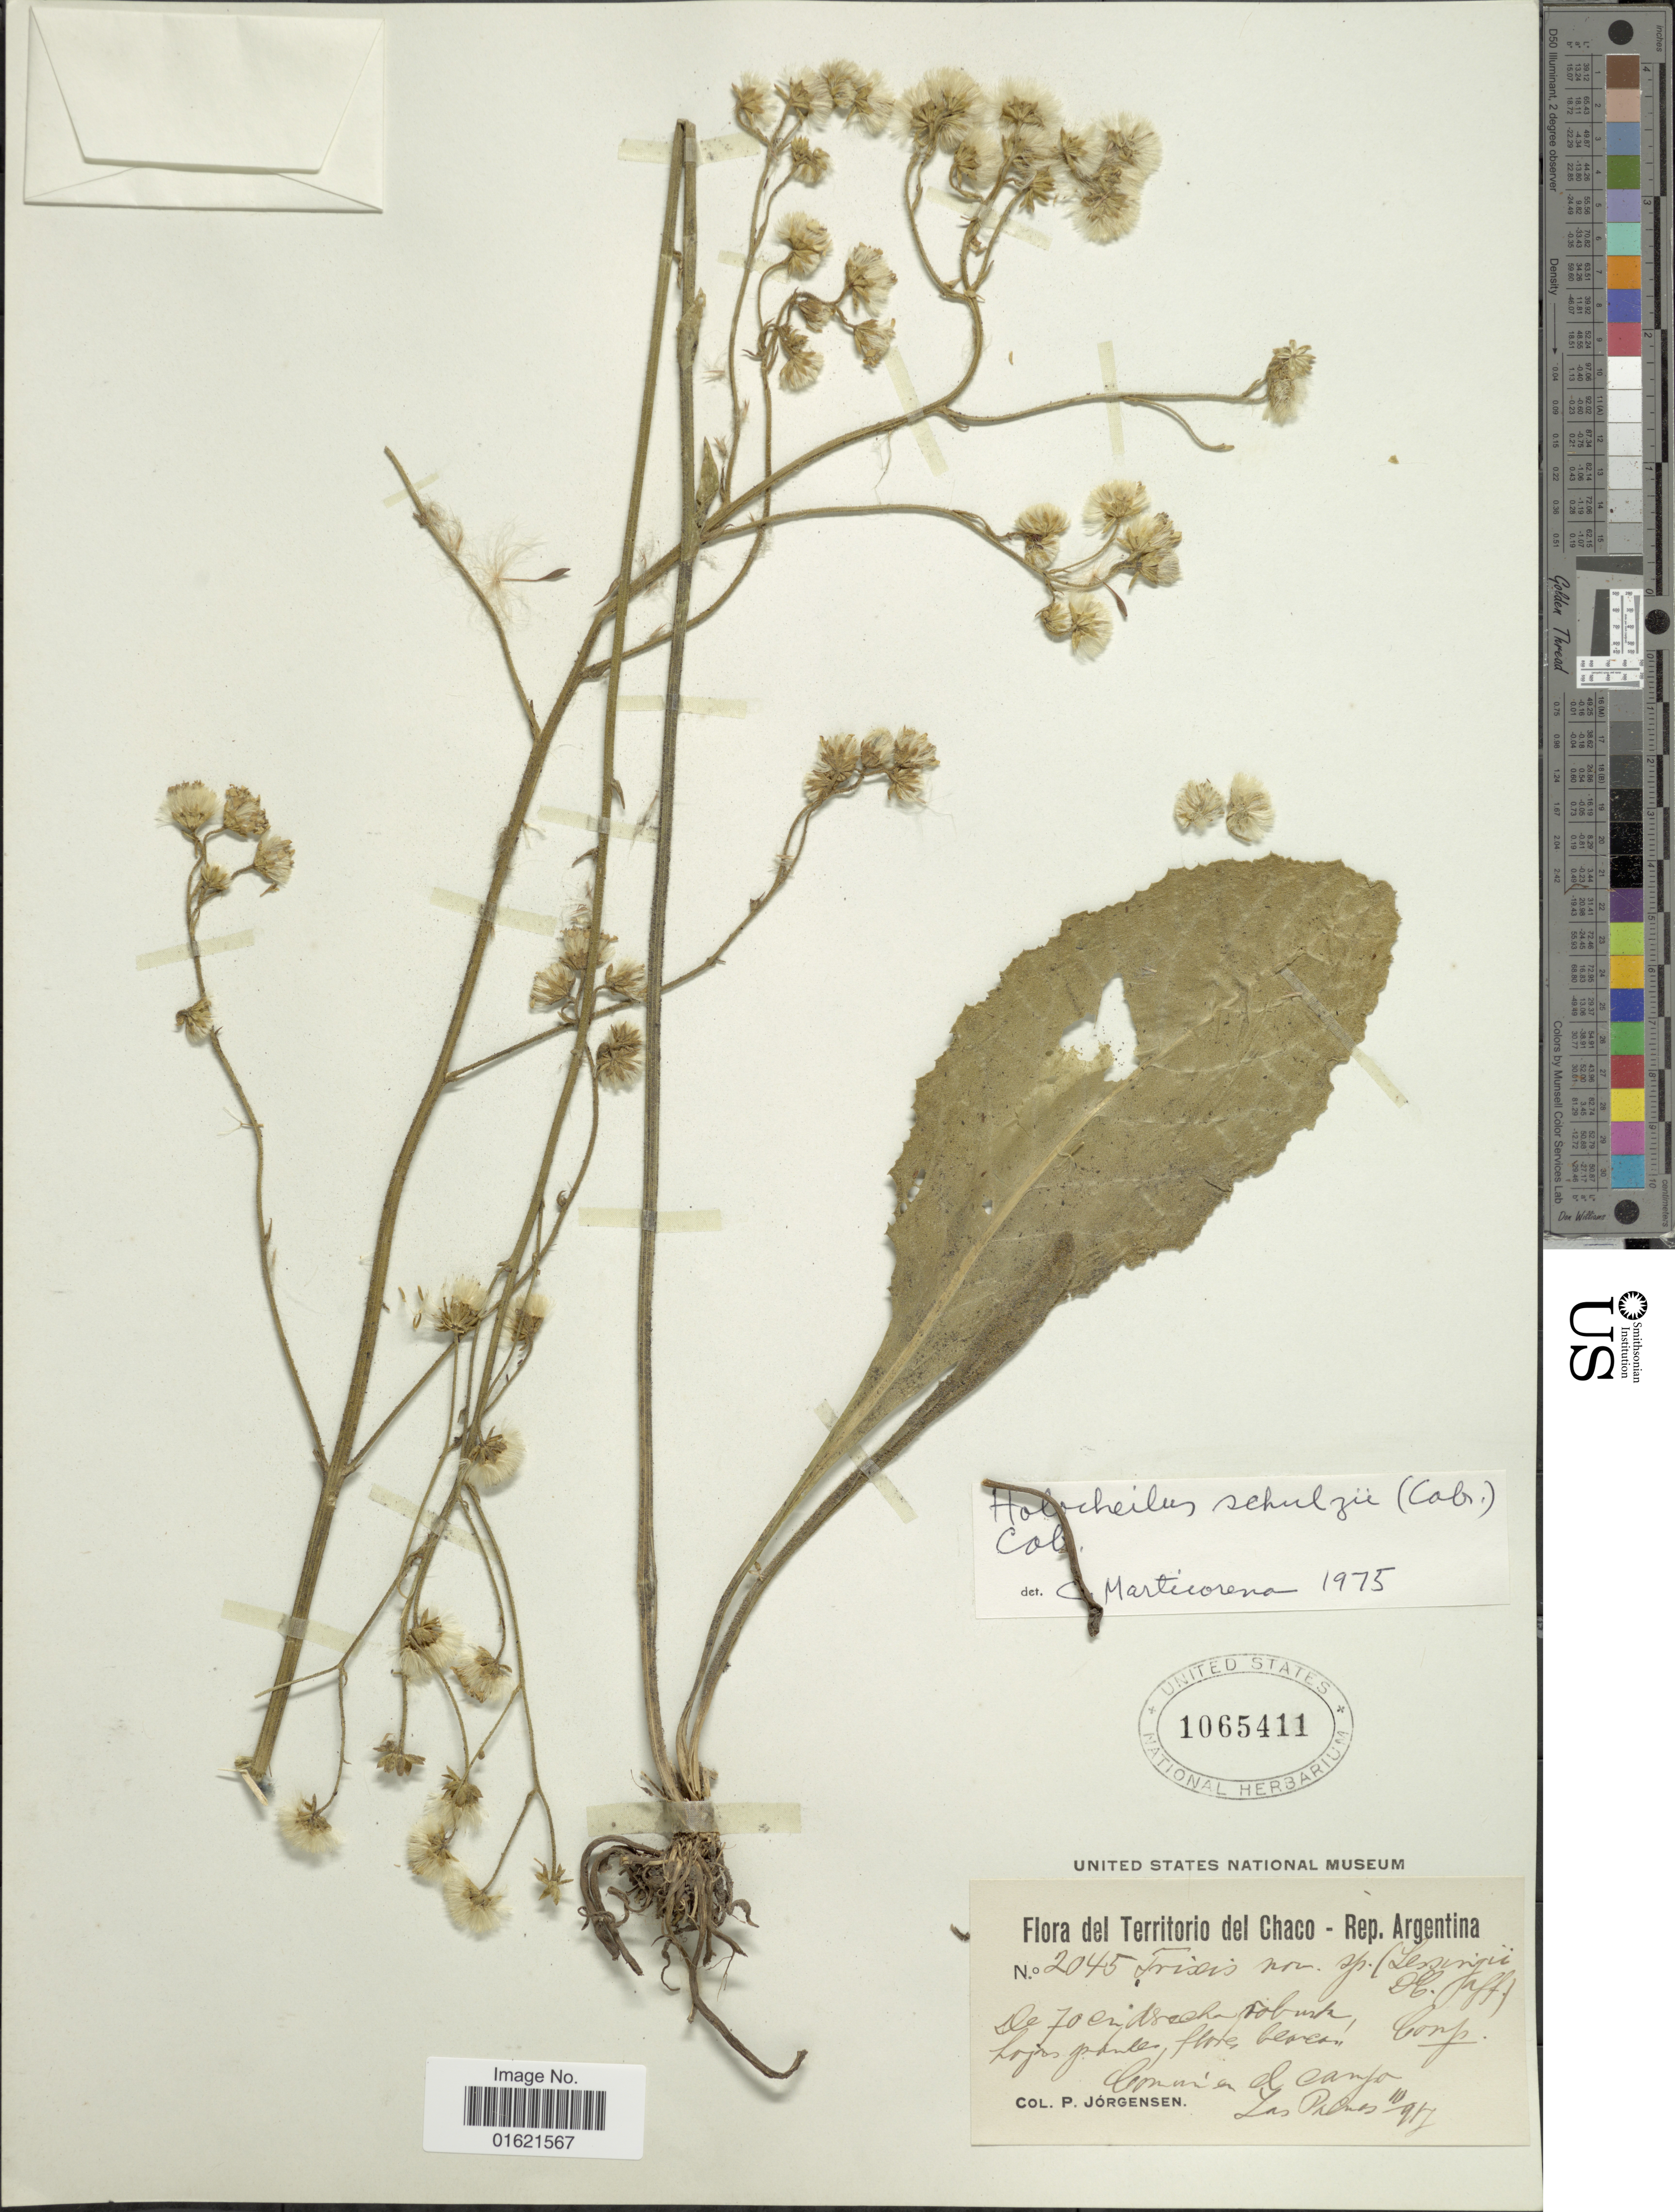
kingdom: Plantae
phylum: Tracheophyta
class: Magnoliopsida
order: Asterales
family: Asteraceae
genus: Holocheilus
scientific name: Holocheilus schulzii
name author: (Cabrera) Cabrera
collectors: P. Jörgensen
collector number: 2045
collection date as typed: Transcribed d/m/y: 10/9/17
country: Argentina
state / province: Chaco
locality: Del Territorio del Chaco, Lojas grandes, flores Cearcon, Combina el Canyon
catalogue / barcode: US 1065411